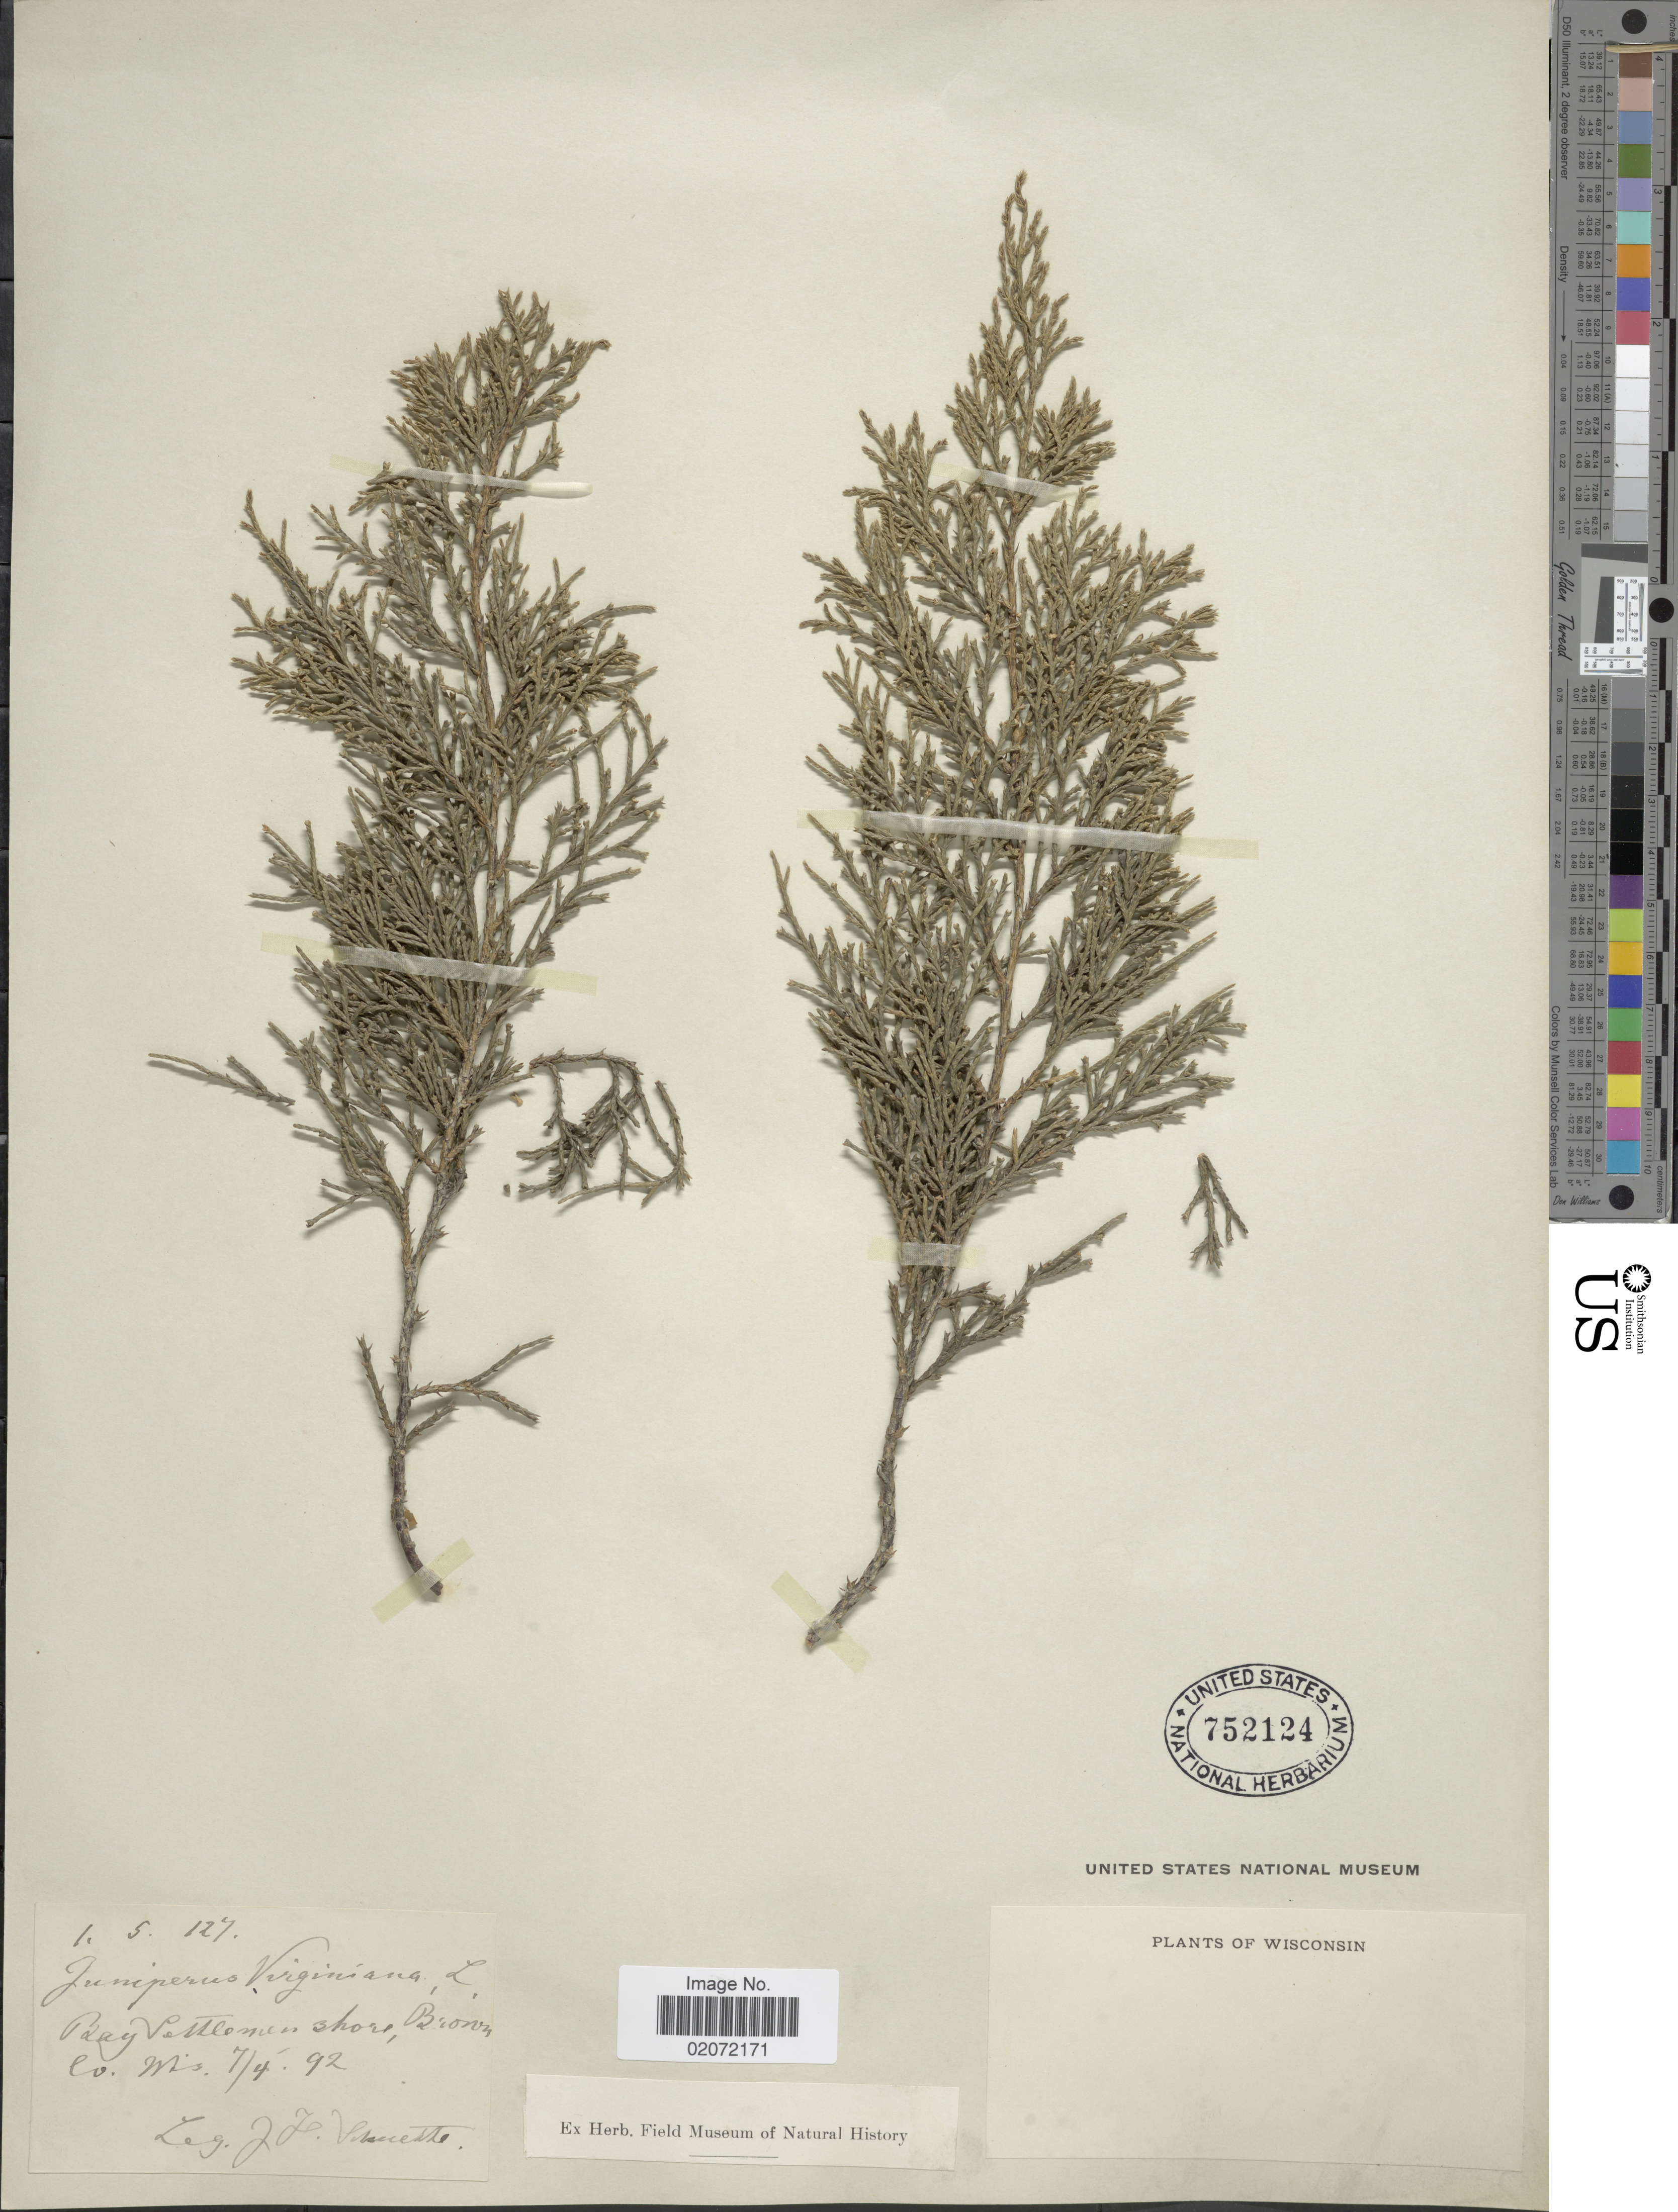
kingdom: Plantae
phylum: Tracheophyta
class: Pinopsida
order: Pinales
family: Cupressaceae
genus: Juniperus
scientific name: Juniperus virginiana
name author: L.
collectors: J. H. Schuette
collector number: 1.5.127.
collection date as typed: Transcribed d/m/y: 4/7/92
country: United States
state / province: Wisconsin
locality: Bay Settlement shore, Brown Co.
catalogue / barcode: US 752124